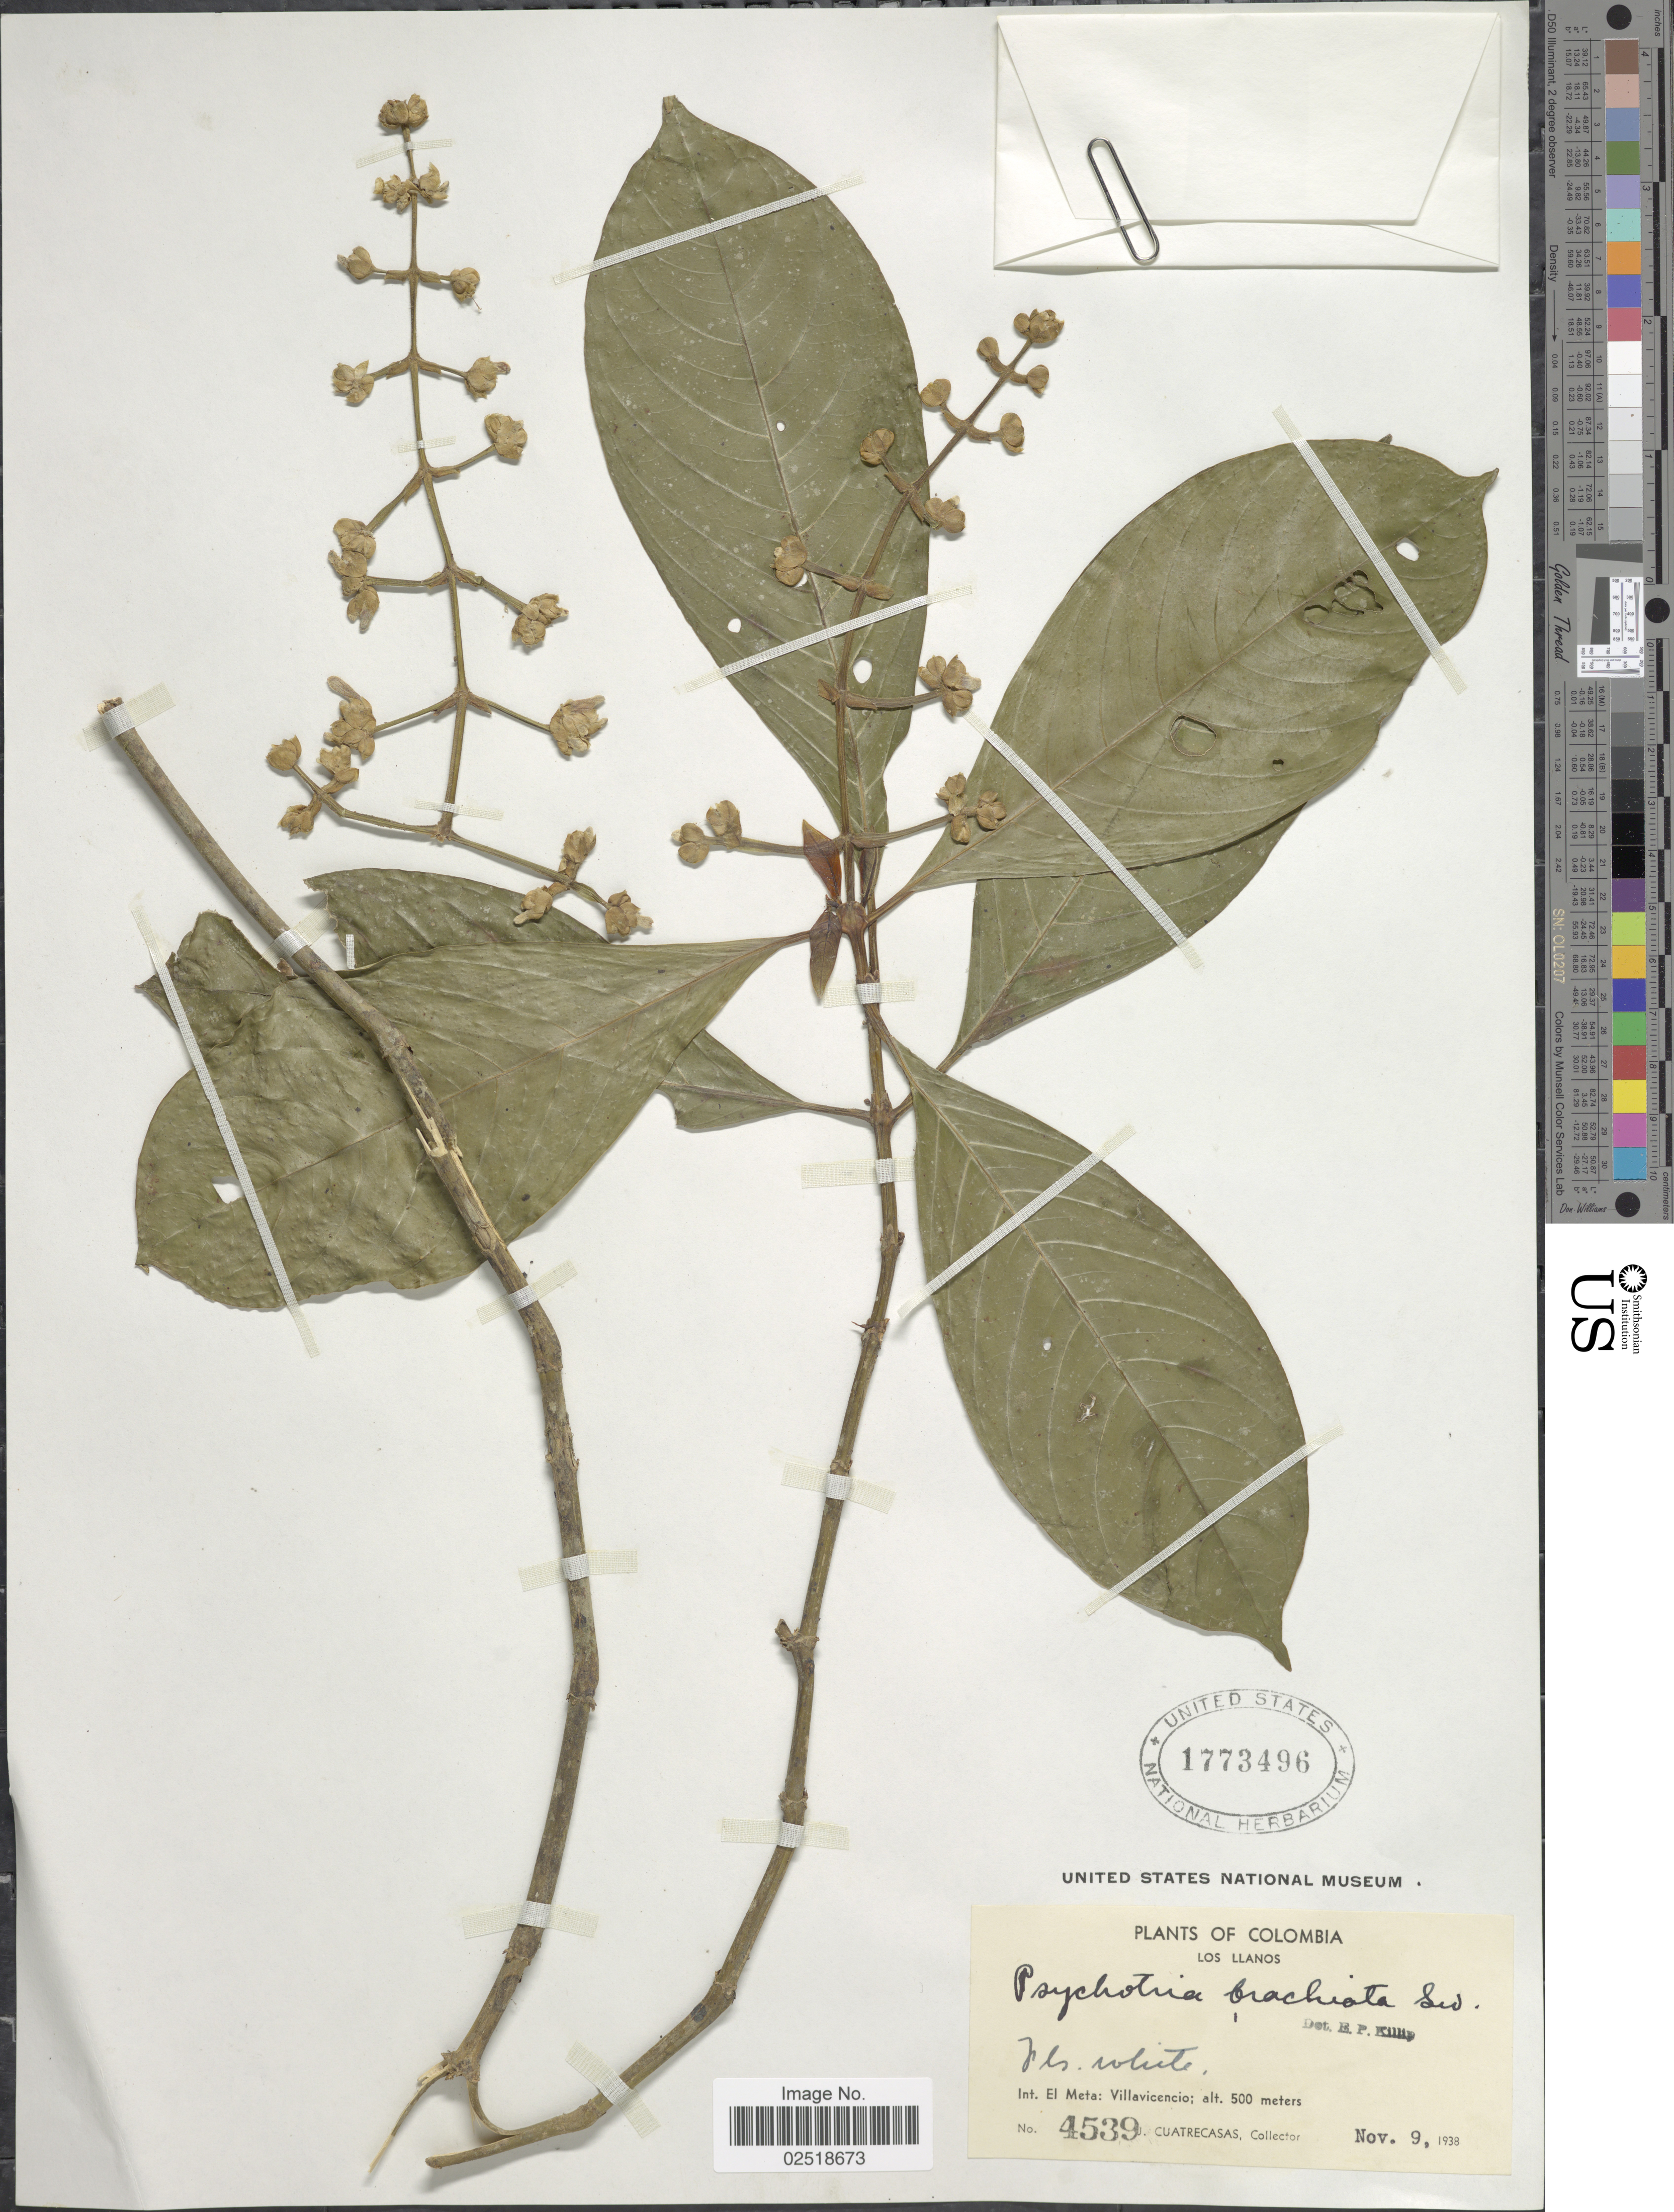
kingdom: Plantae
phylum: Tracheophyta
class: Magnoliopsida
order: Gentianales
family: Rubiaceae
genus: Psychotria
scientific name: Psychotria caerulea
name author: Ruiz & Pav.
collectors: J. Cuatrecasas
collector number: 4539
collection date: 1938-11-09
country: Colombia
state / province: Meta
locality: Int El Meta: Villavicencio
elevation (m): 500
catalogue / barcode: US 1773496